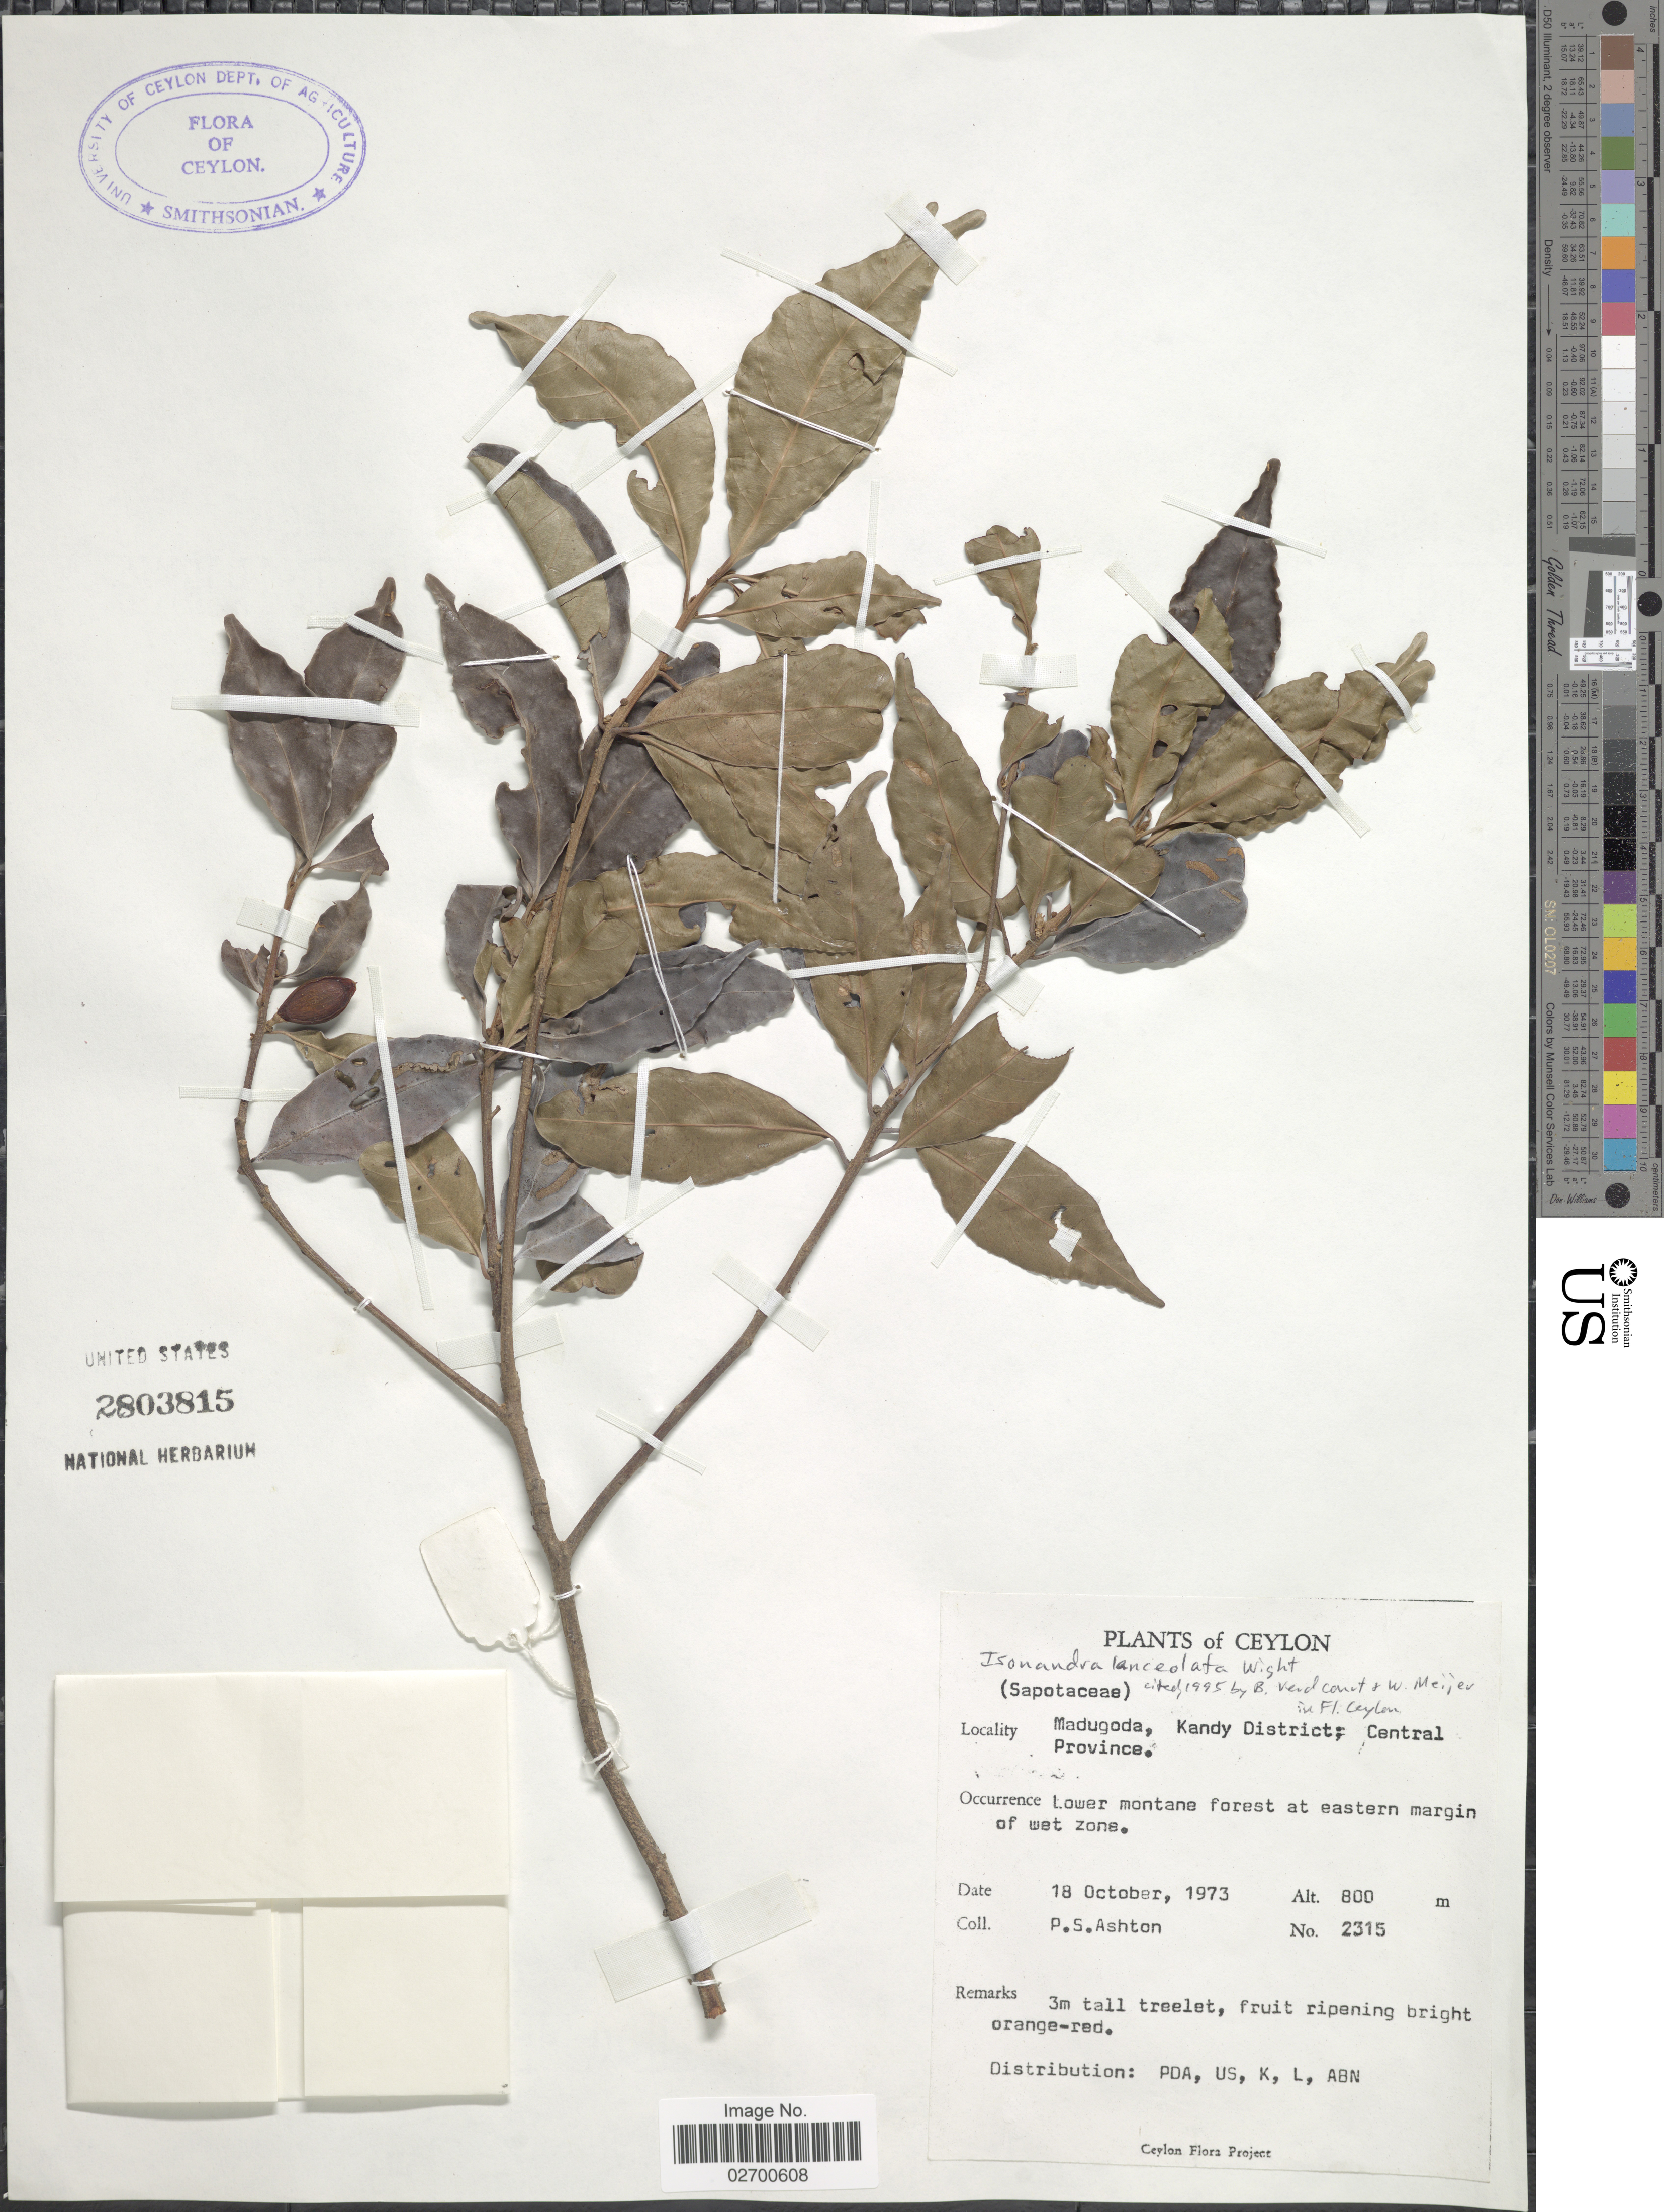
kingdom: Plantae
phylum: Tracheophyta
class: Magnoliopsida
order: Ericales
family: Sapotaceae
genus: Isonandra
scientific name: Isonandra lanceolata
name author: Wight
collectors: P. S. Ashton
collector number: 2315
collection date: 1973-10-18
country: Sri Lanka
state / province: Central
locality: Madugoda, Kandy District; Central Province, Lower montane forest at eastern margin of wet zone. Ceylon.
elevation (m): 800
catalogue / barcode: US 2803815